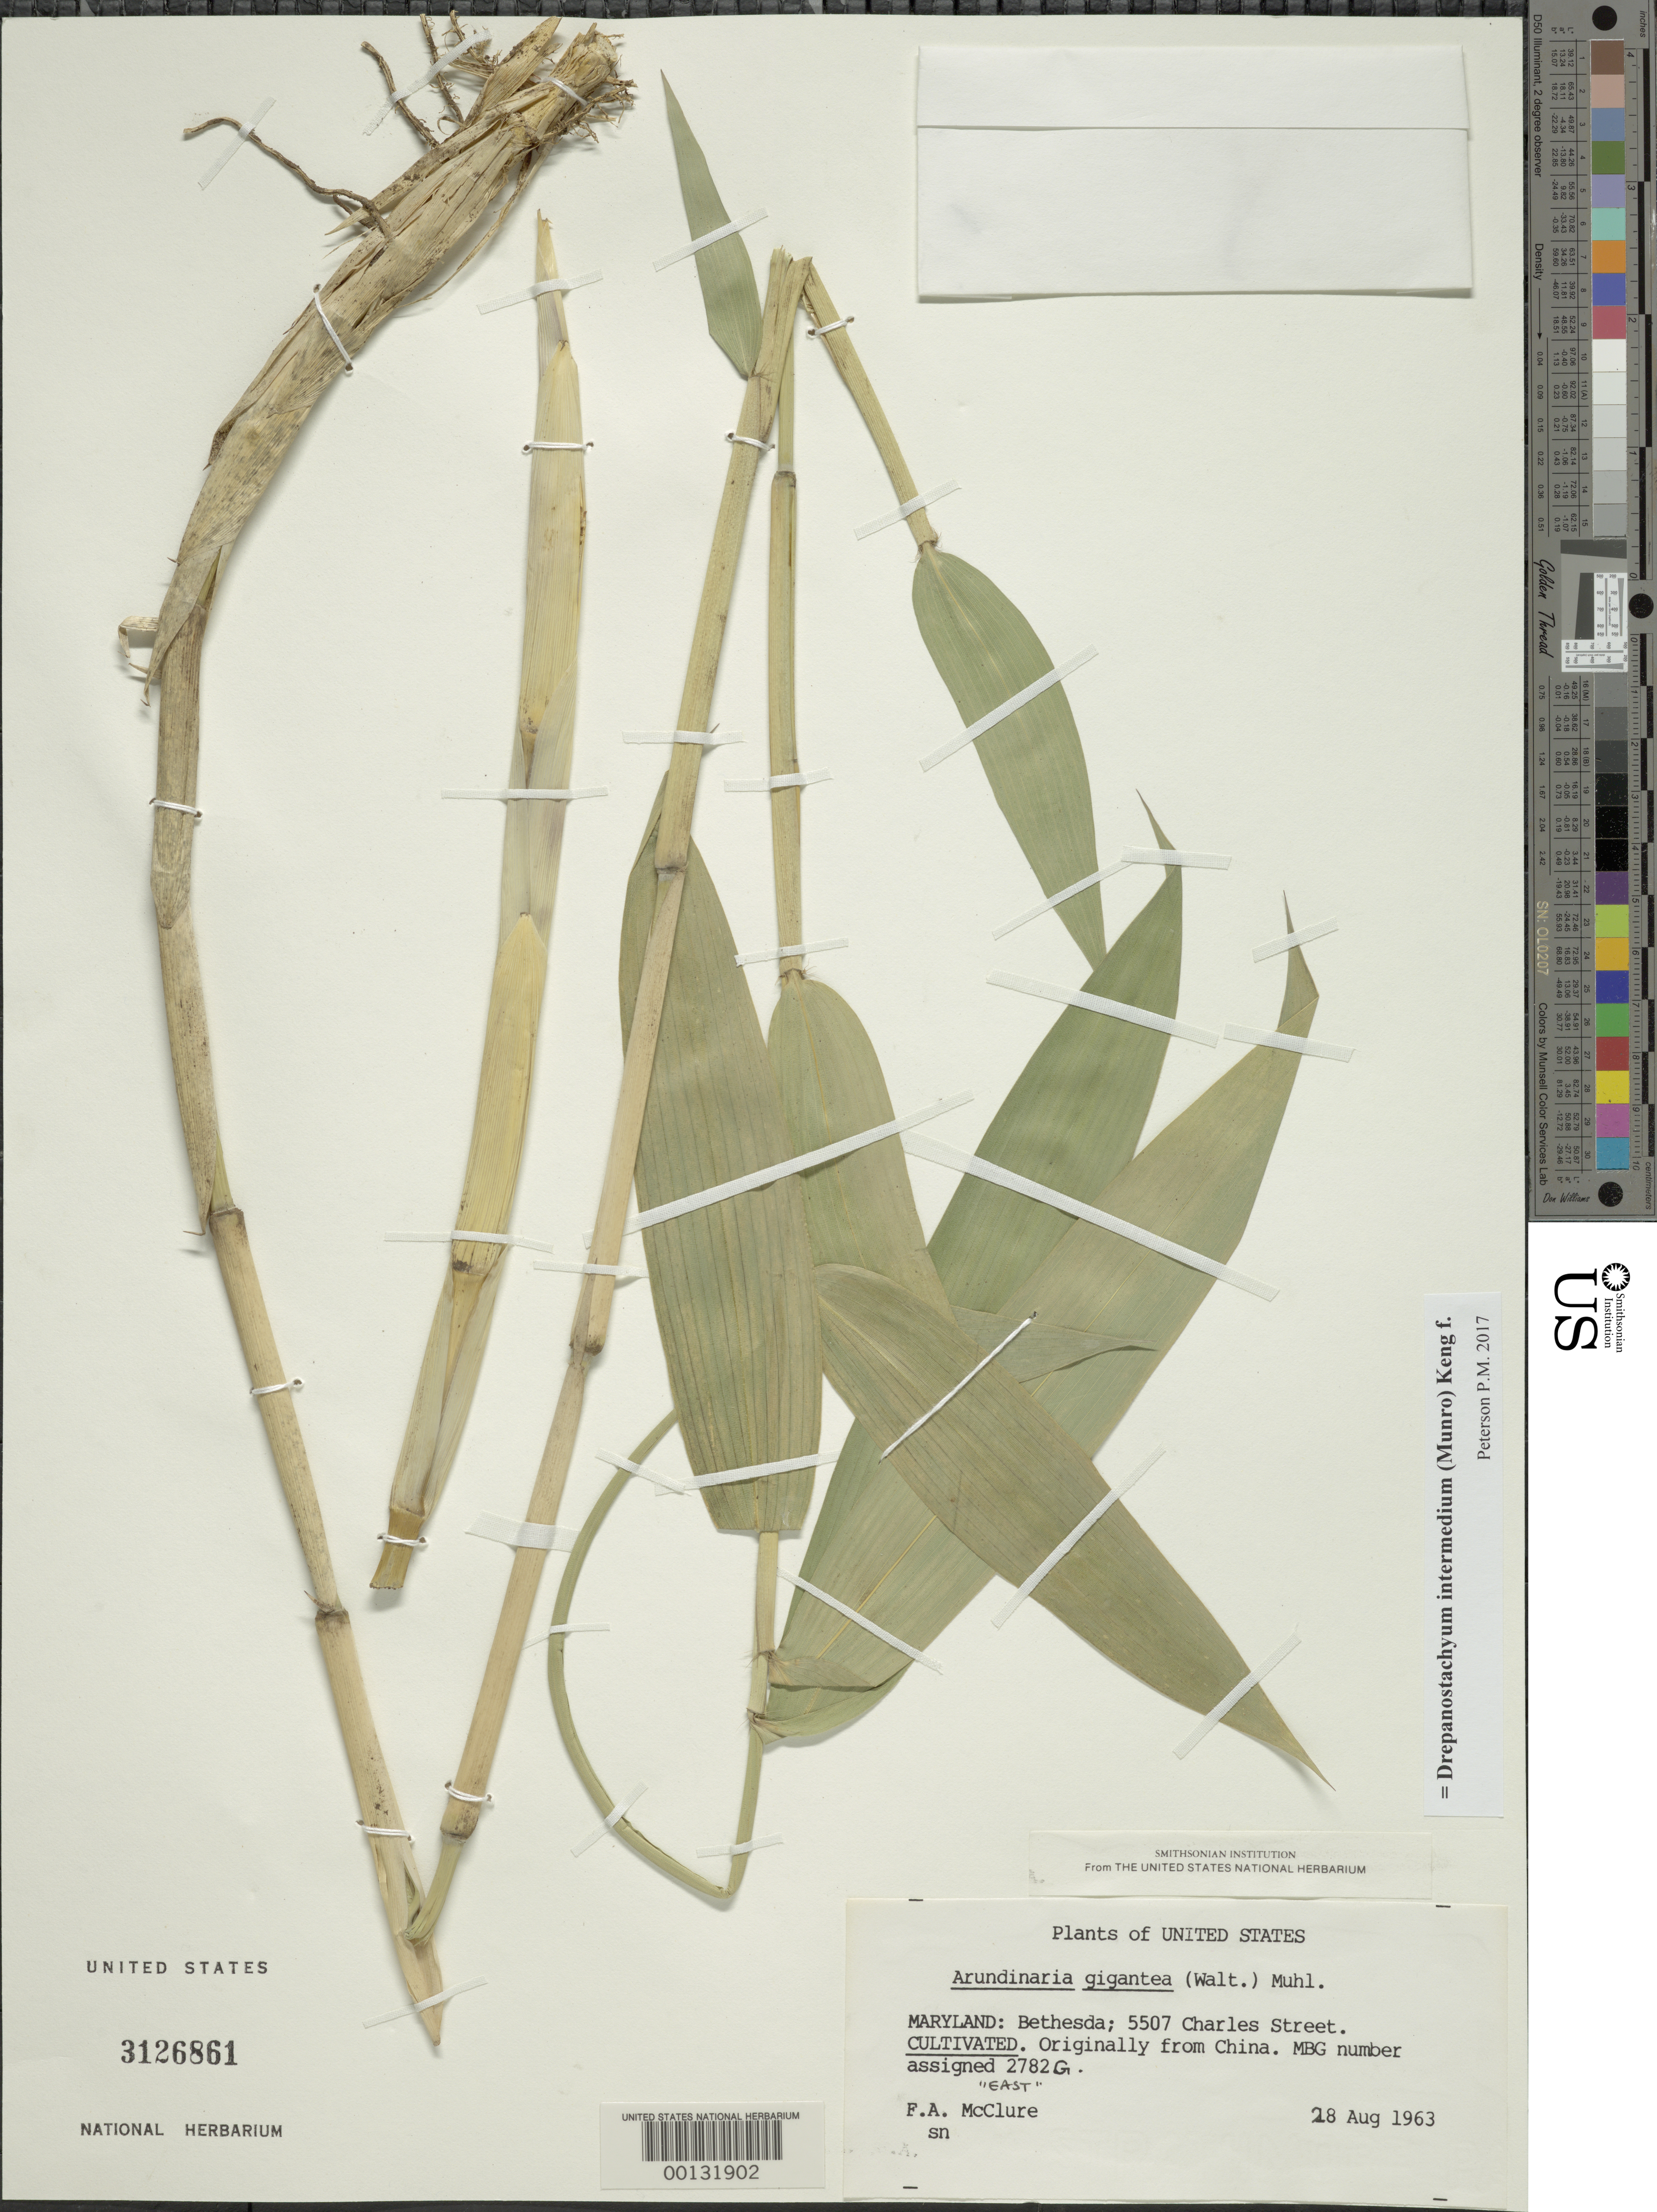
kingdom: Plantae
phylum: Tracheophyta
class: Liliopsida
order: Poales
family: Poaceae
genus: Arundinaria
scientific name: Arundinaria intermedia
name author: Munro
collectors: F. A. McClure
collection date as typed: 28 Aug 1963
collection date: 1963-08-28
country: United States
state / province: Maryland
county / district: Montgomery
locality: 5507 Charles Street, Bethesda (McClure's garden)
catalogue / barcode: US 3126861